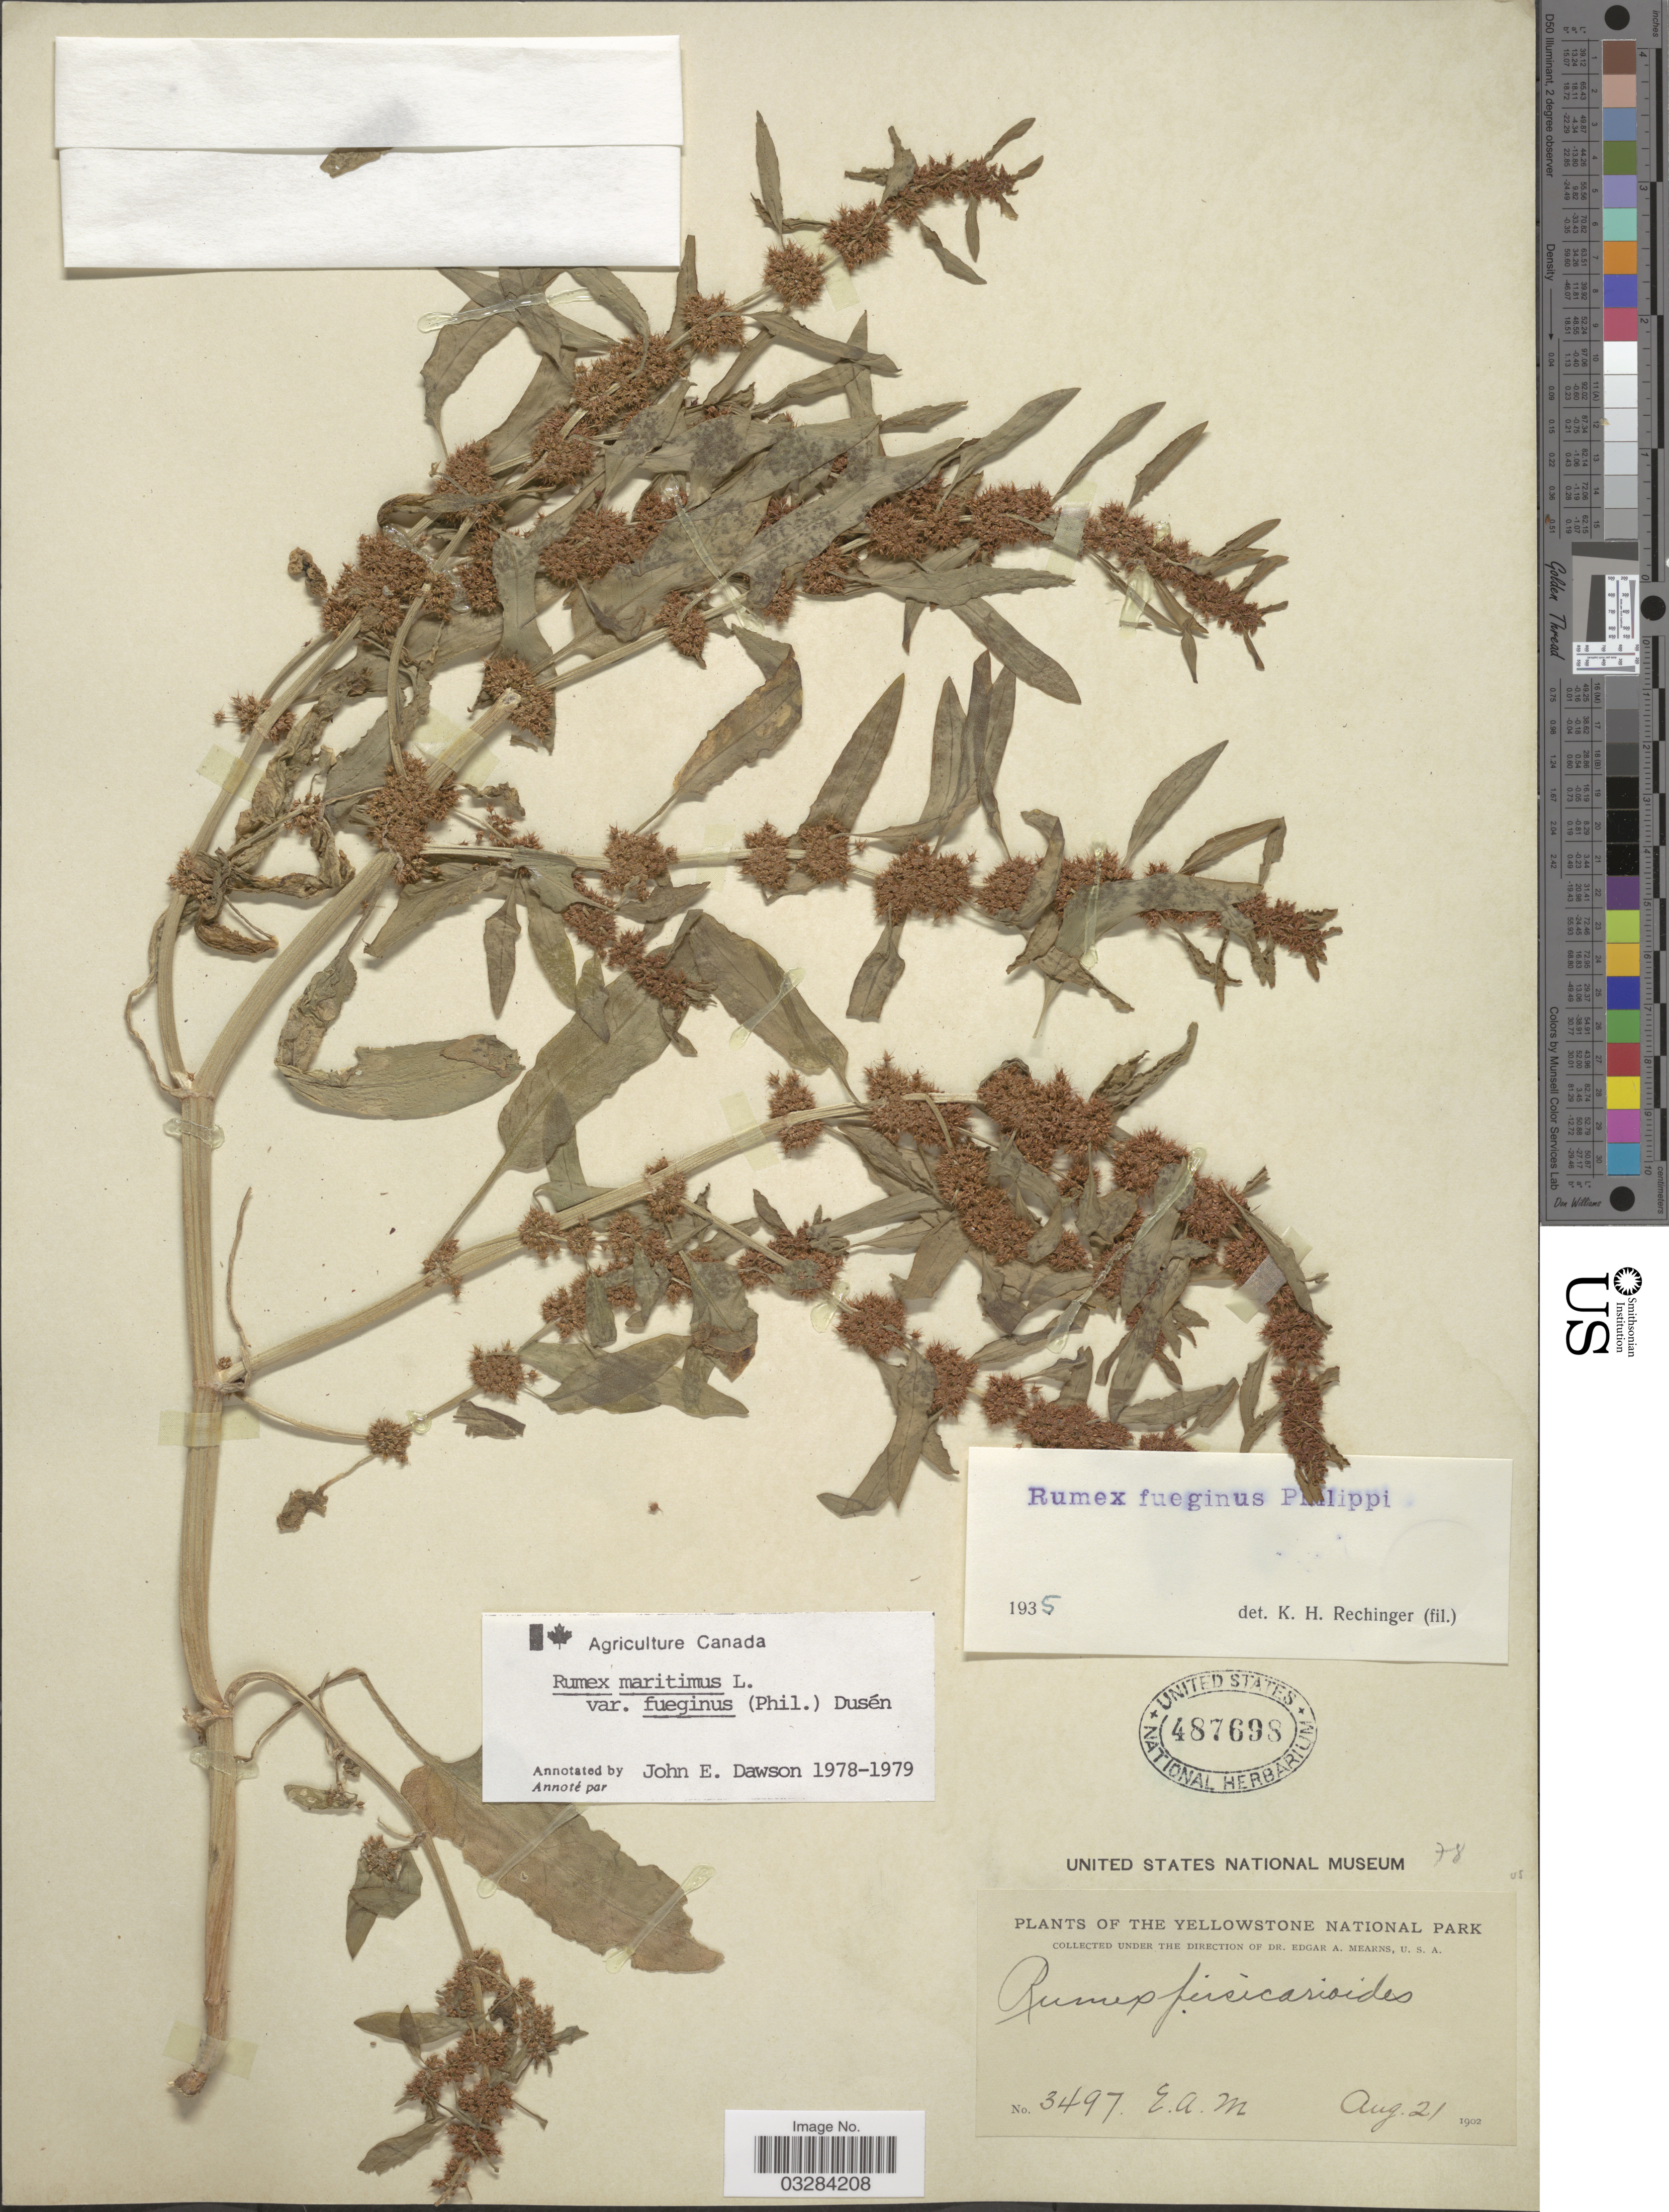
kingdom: Plantae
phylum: Tracheophyta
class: Magnoliopsida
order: Caryophyllales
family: Polygonaceae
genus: Rumex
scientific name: Rumex maritimus var. fueginus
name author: (Phil.) Dusén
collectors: E. A. Mearns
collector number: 3497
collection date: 1902-08-21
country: United States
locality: Yellowstone National Park.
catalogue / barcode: US 487698